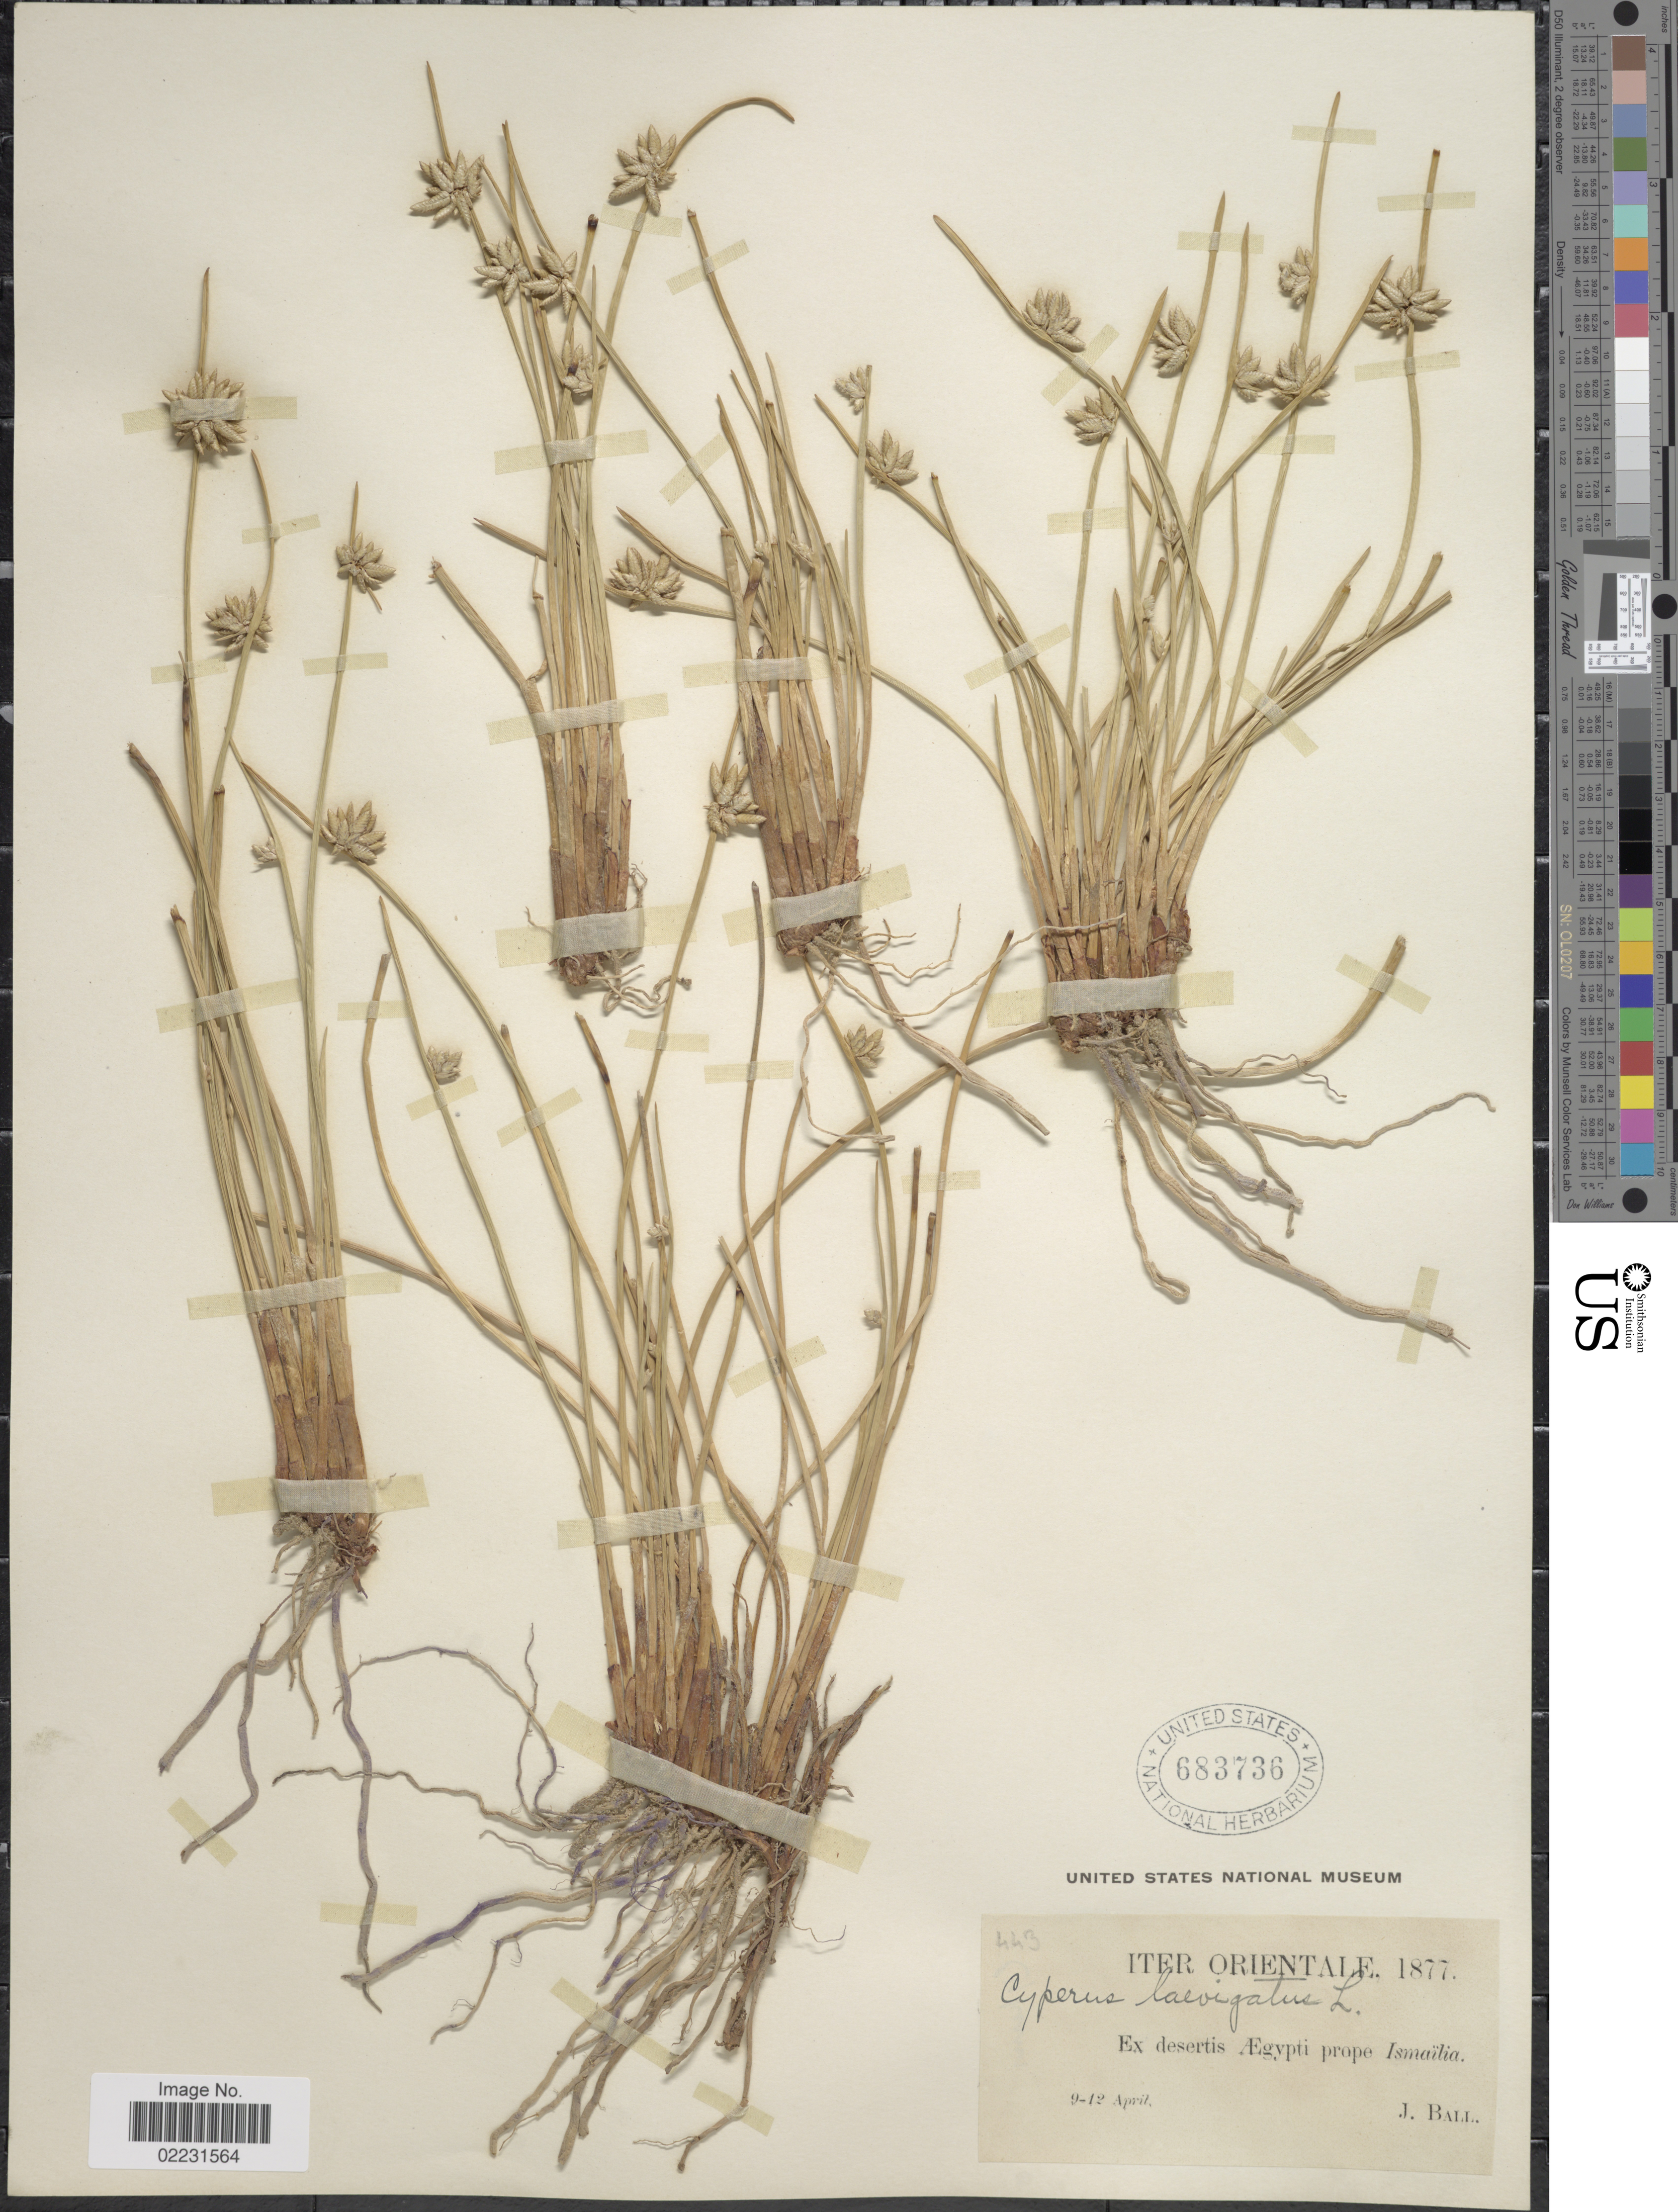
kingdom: Plantae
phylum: Tracheophyta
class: Liliopsida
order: Poales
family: Cyperaceae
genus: Cyperus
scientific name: Cyperus laevigatus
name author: L.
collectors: J. Ball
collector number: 443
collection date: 1877-04-09/1877-04-12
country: Egypt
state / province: Al Isma'iliyah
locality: Orientale, Desertis Aegypti prope Ismailia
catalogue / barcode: US 683736